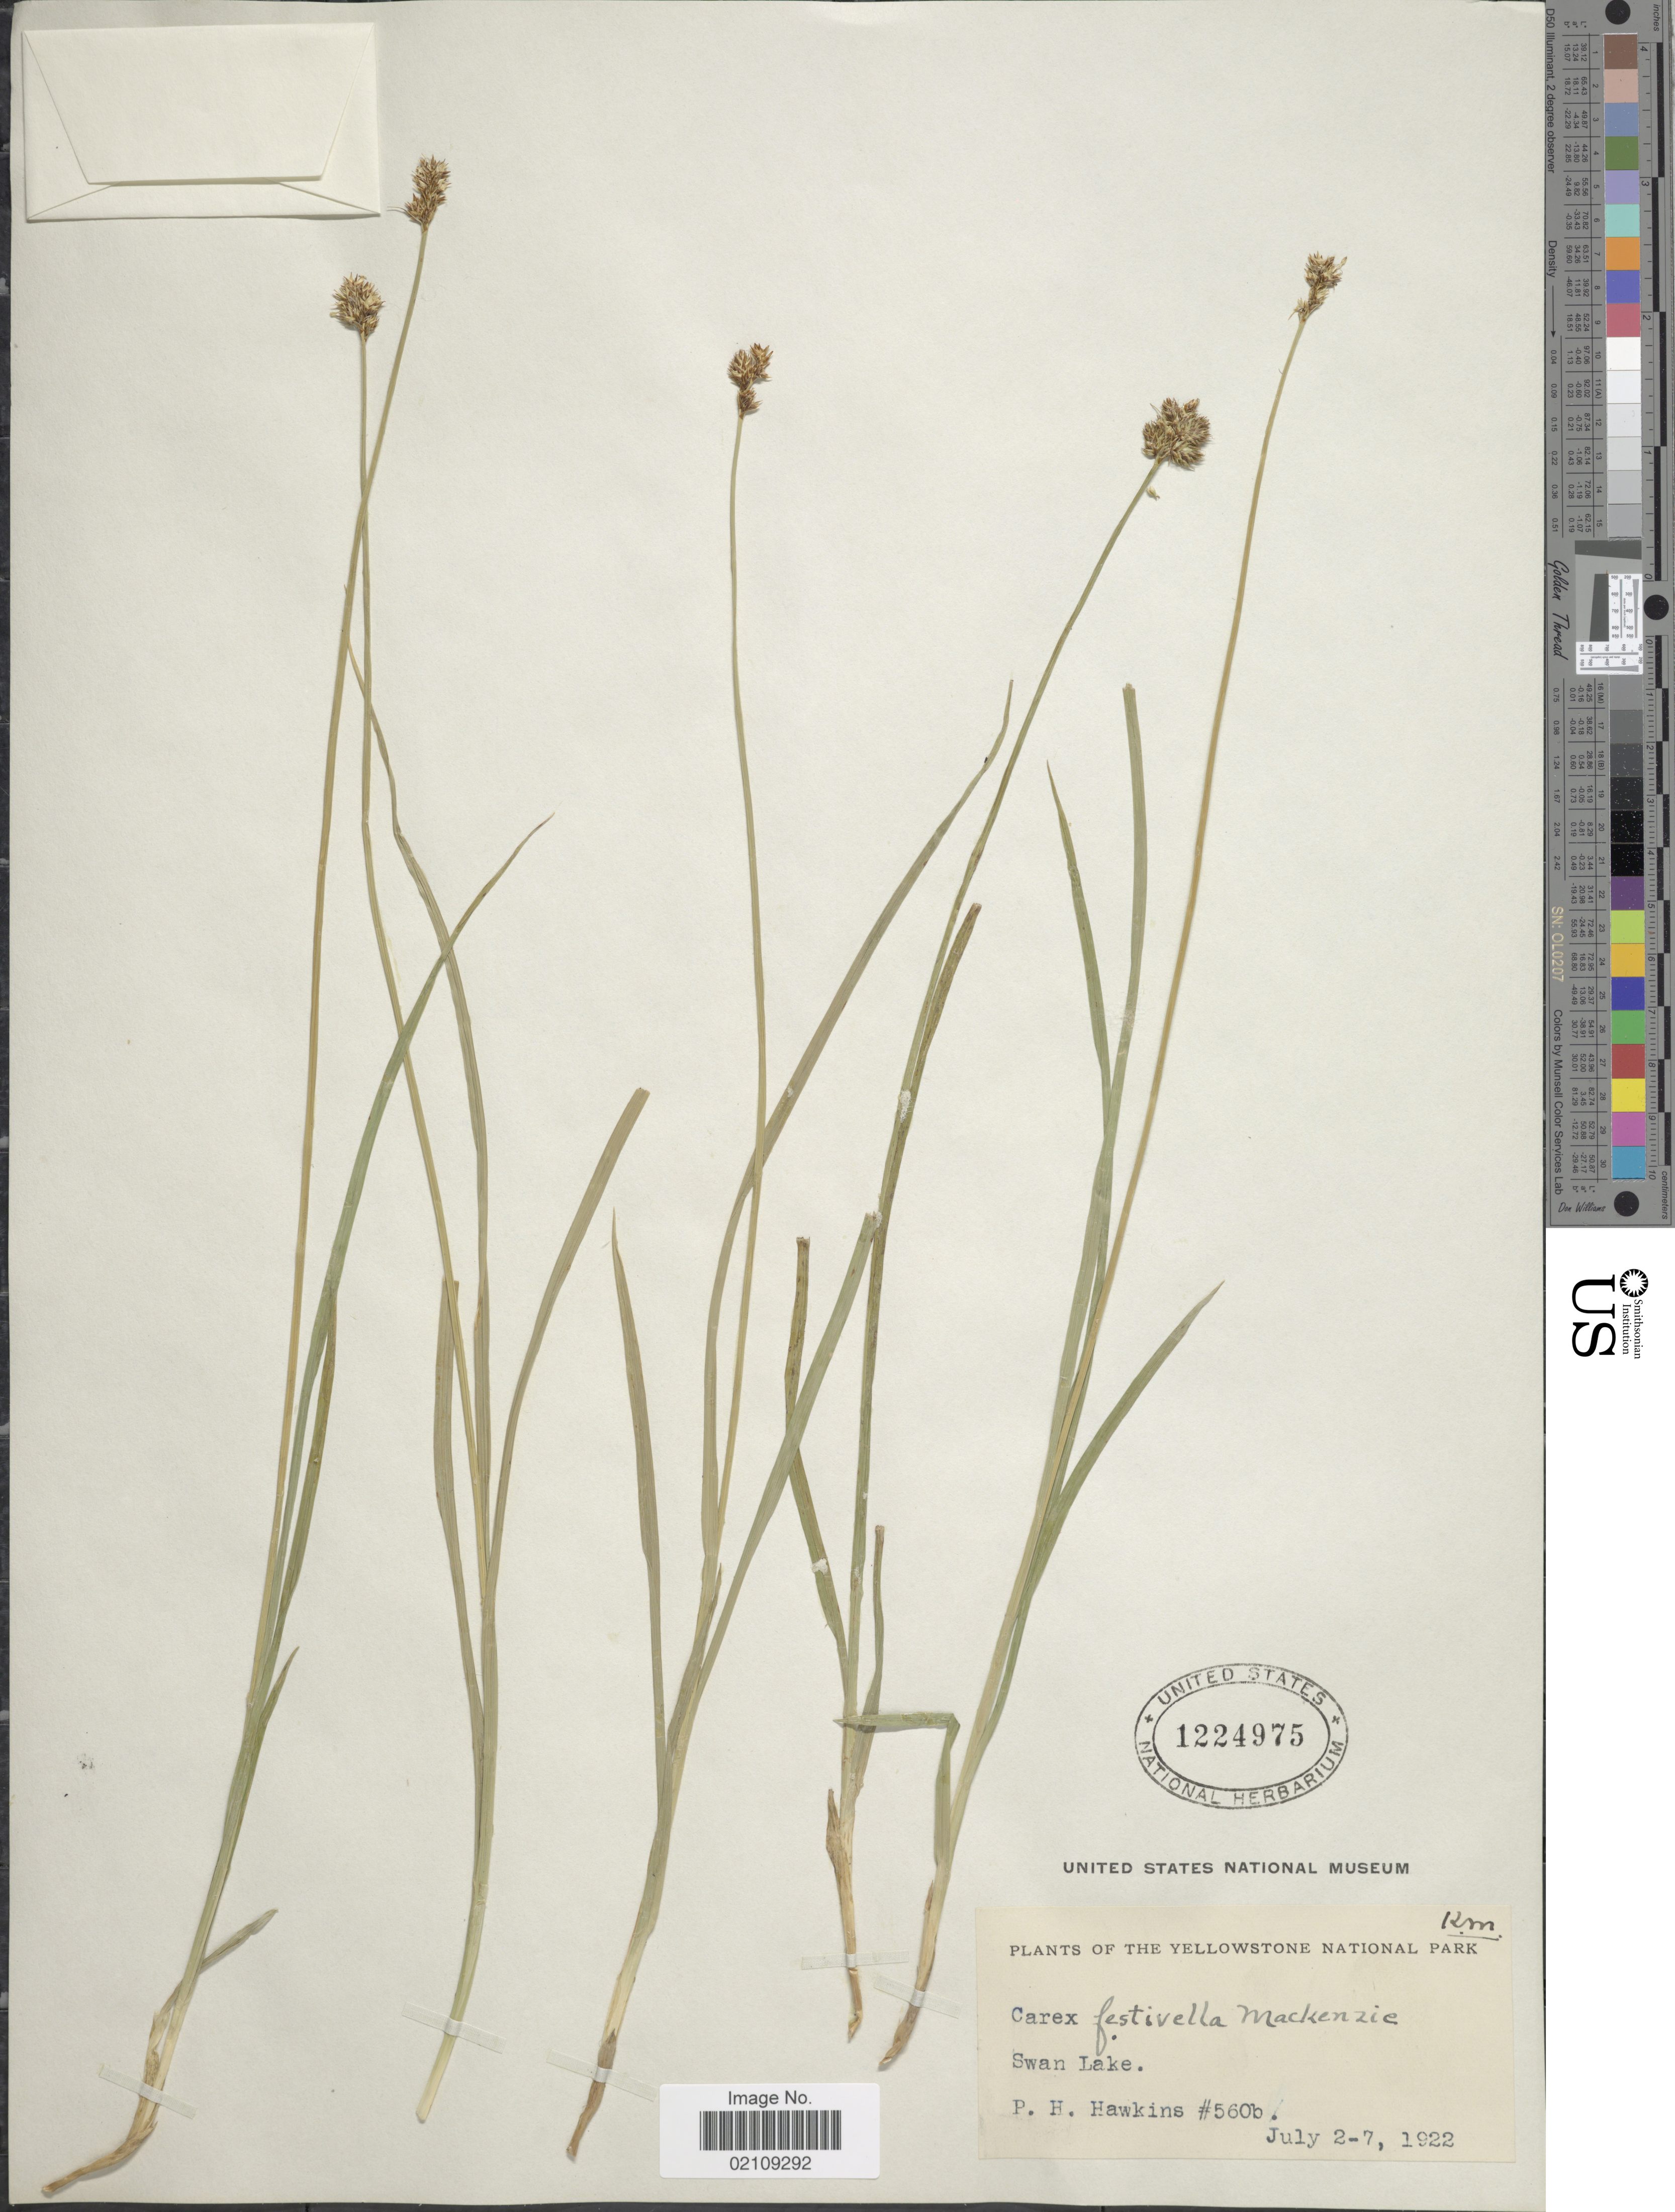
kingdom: Plantae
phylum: Tracheophyta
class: Liliopsida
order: Poales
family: Cyperaceae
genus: Carex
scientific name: Carex microptera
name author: Mack.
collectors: P. Hawkins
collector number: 560b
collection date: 1922-07-02/1922-07-07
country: United States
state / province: Wyoming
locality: The Yellowstone National Park, Swan Lake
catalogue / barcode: US 1224975